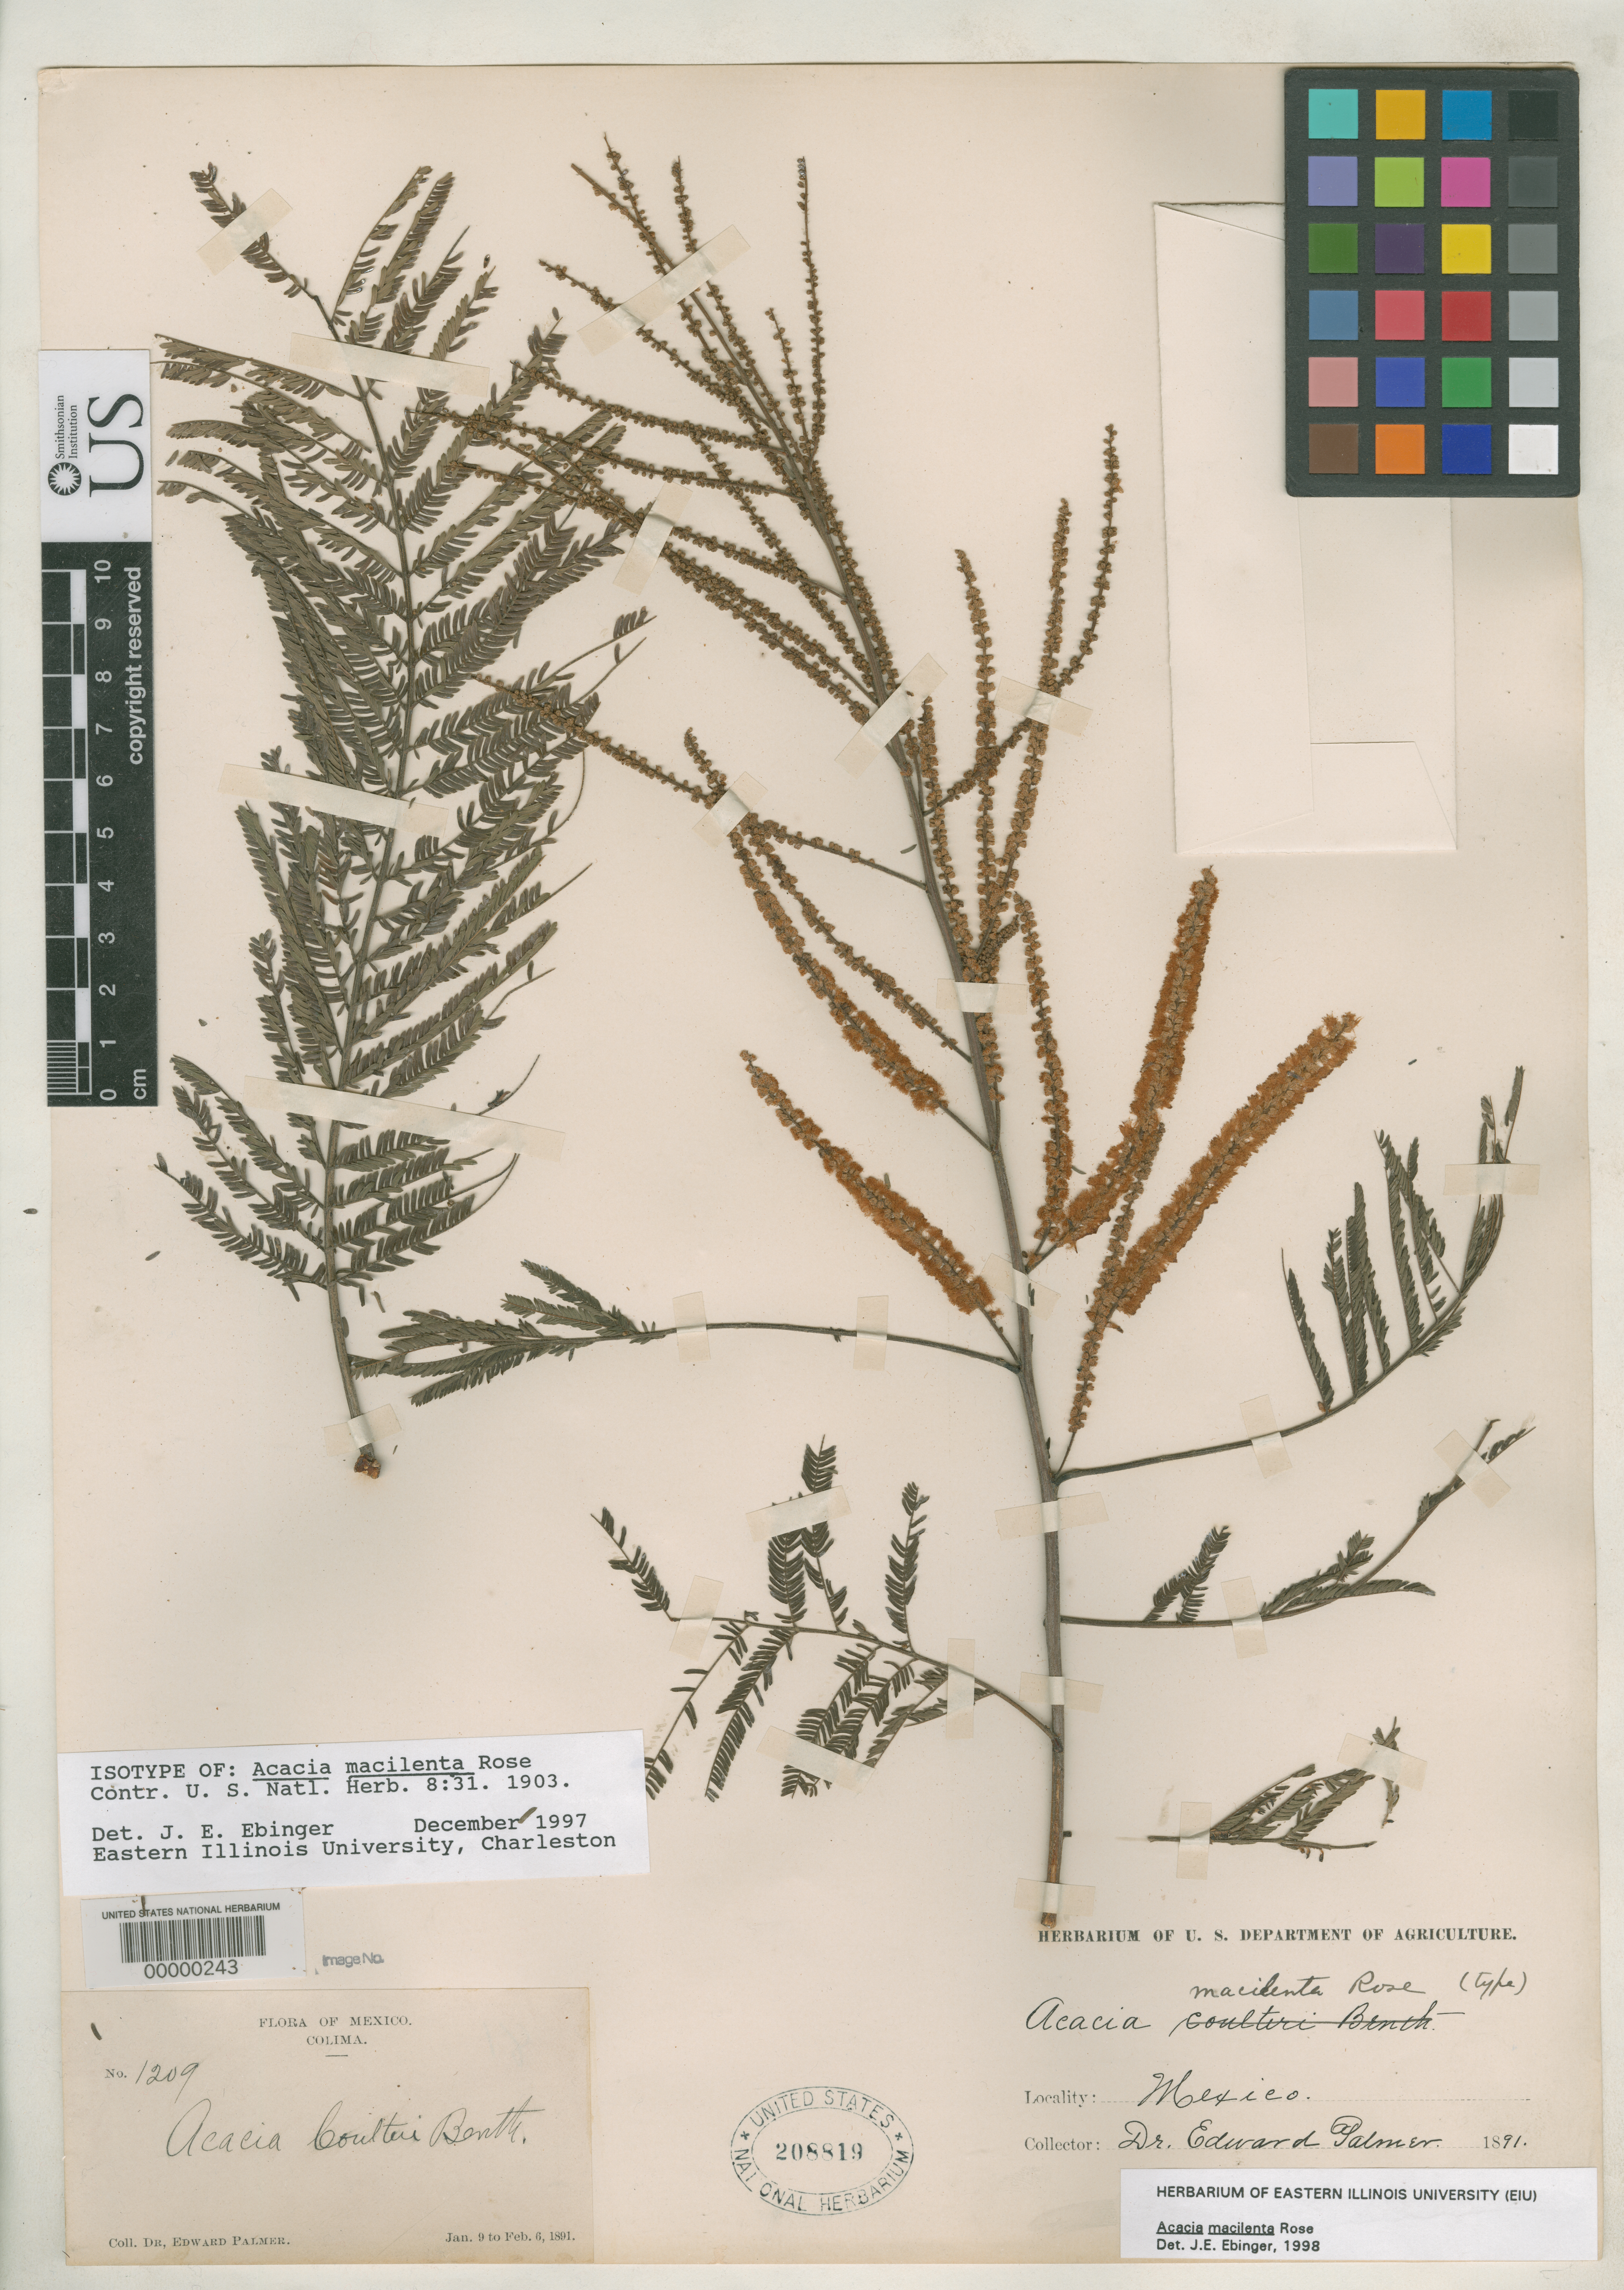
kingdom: Plantae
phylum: Tracheophyta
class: Magnoliopsida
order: Fabales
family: Fabaceae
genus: Acacia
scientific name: Acacia macilenta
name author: Rose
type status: Isotype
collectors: E. Palmer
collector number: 1209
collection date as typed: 09 Jan 1891 to 06 Feb 1891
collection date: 1891-01-09/1891-02-06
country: Mexico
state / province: Colima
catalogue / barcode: US 208819